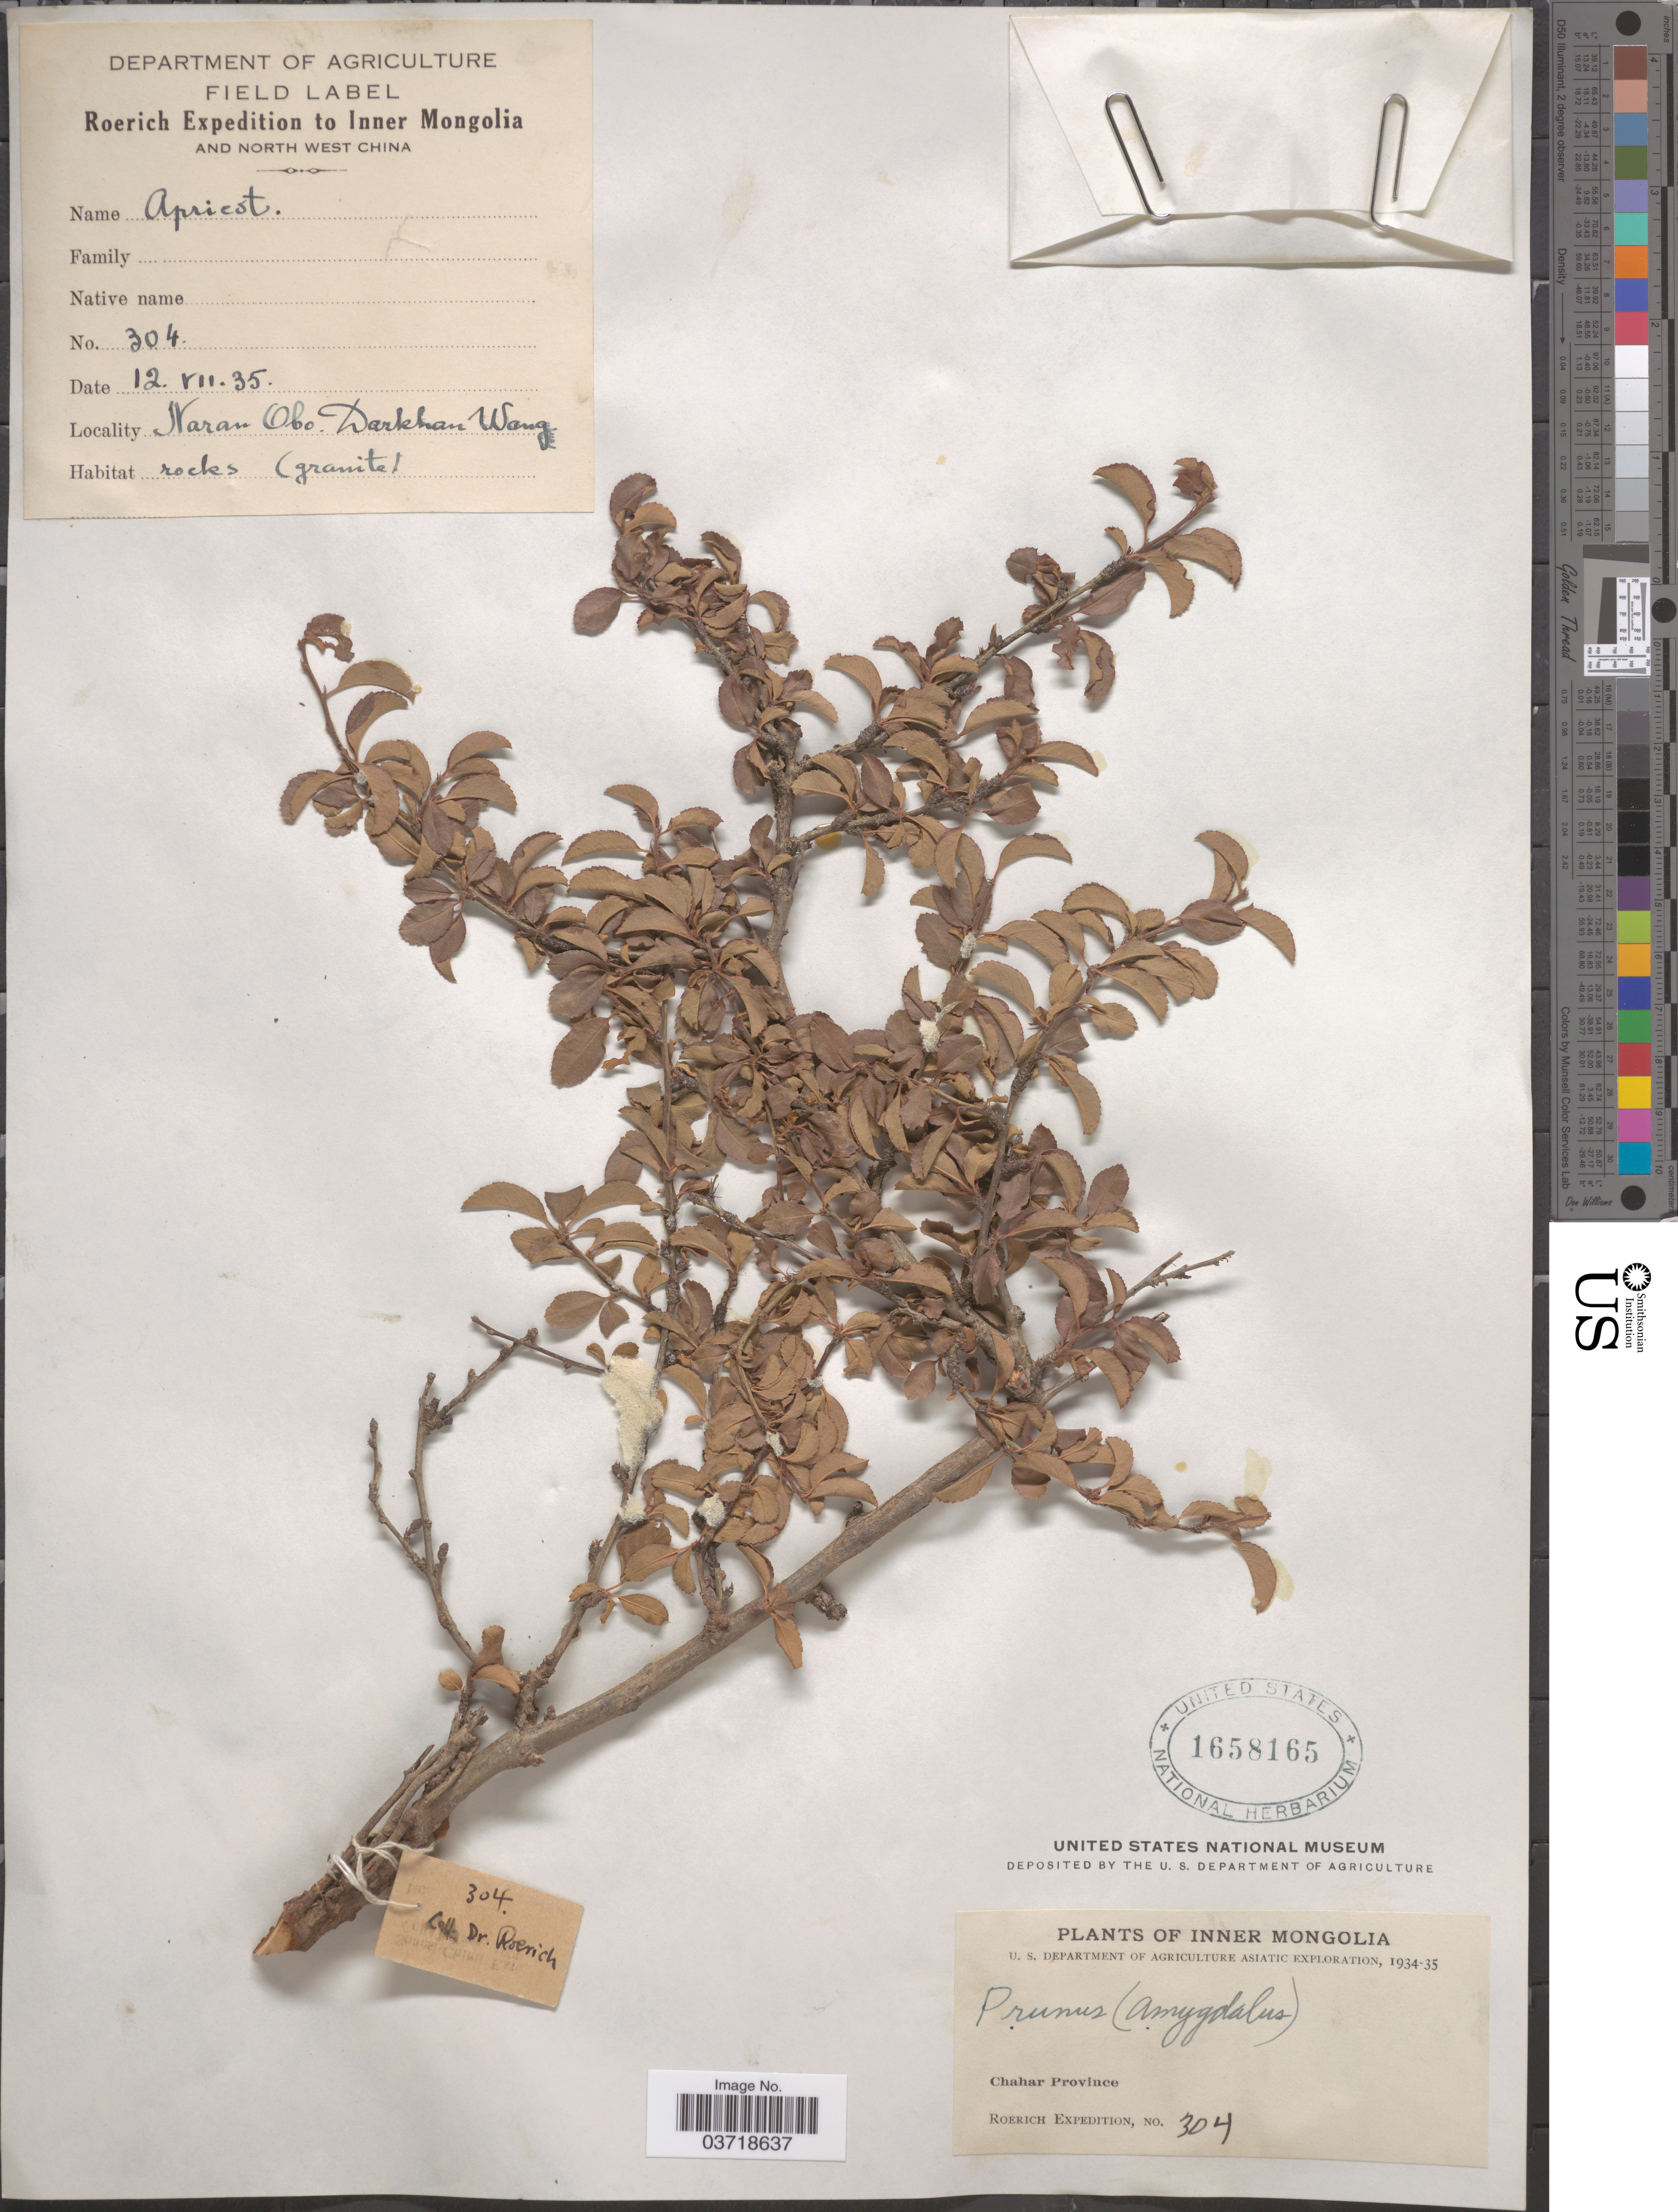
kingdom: Plantae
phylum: Tracheophyta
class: Magnoliopsida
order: Rosales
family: Rosaceae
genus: Prunus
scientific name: Prunus sp.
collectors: Roerich Expedition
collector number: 304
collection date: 1935-07-12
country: China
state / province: Nei Monggol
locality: Inner Mongolia and North West China. Naran Obo, Darkhan Wang. Chahar Province.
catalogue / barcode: US 1658165